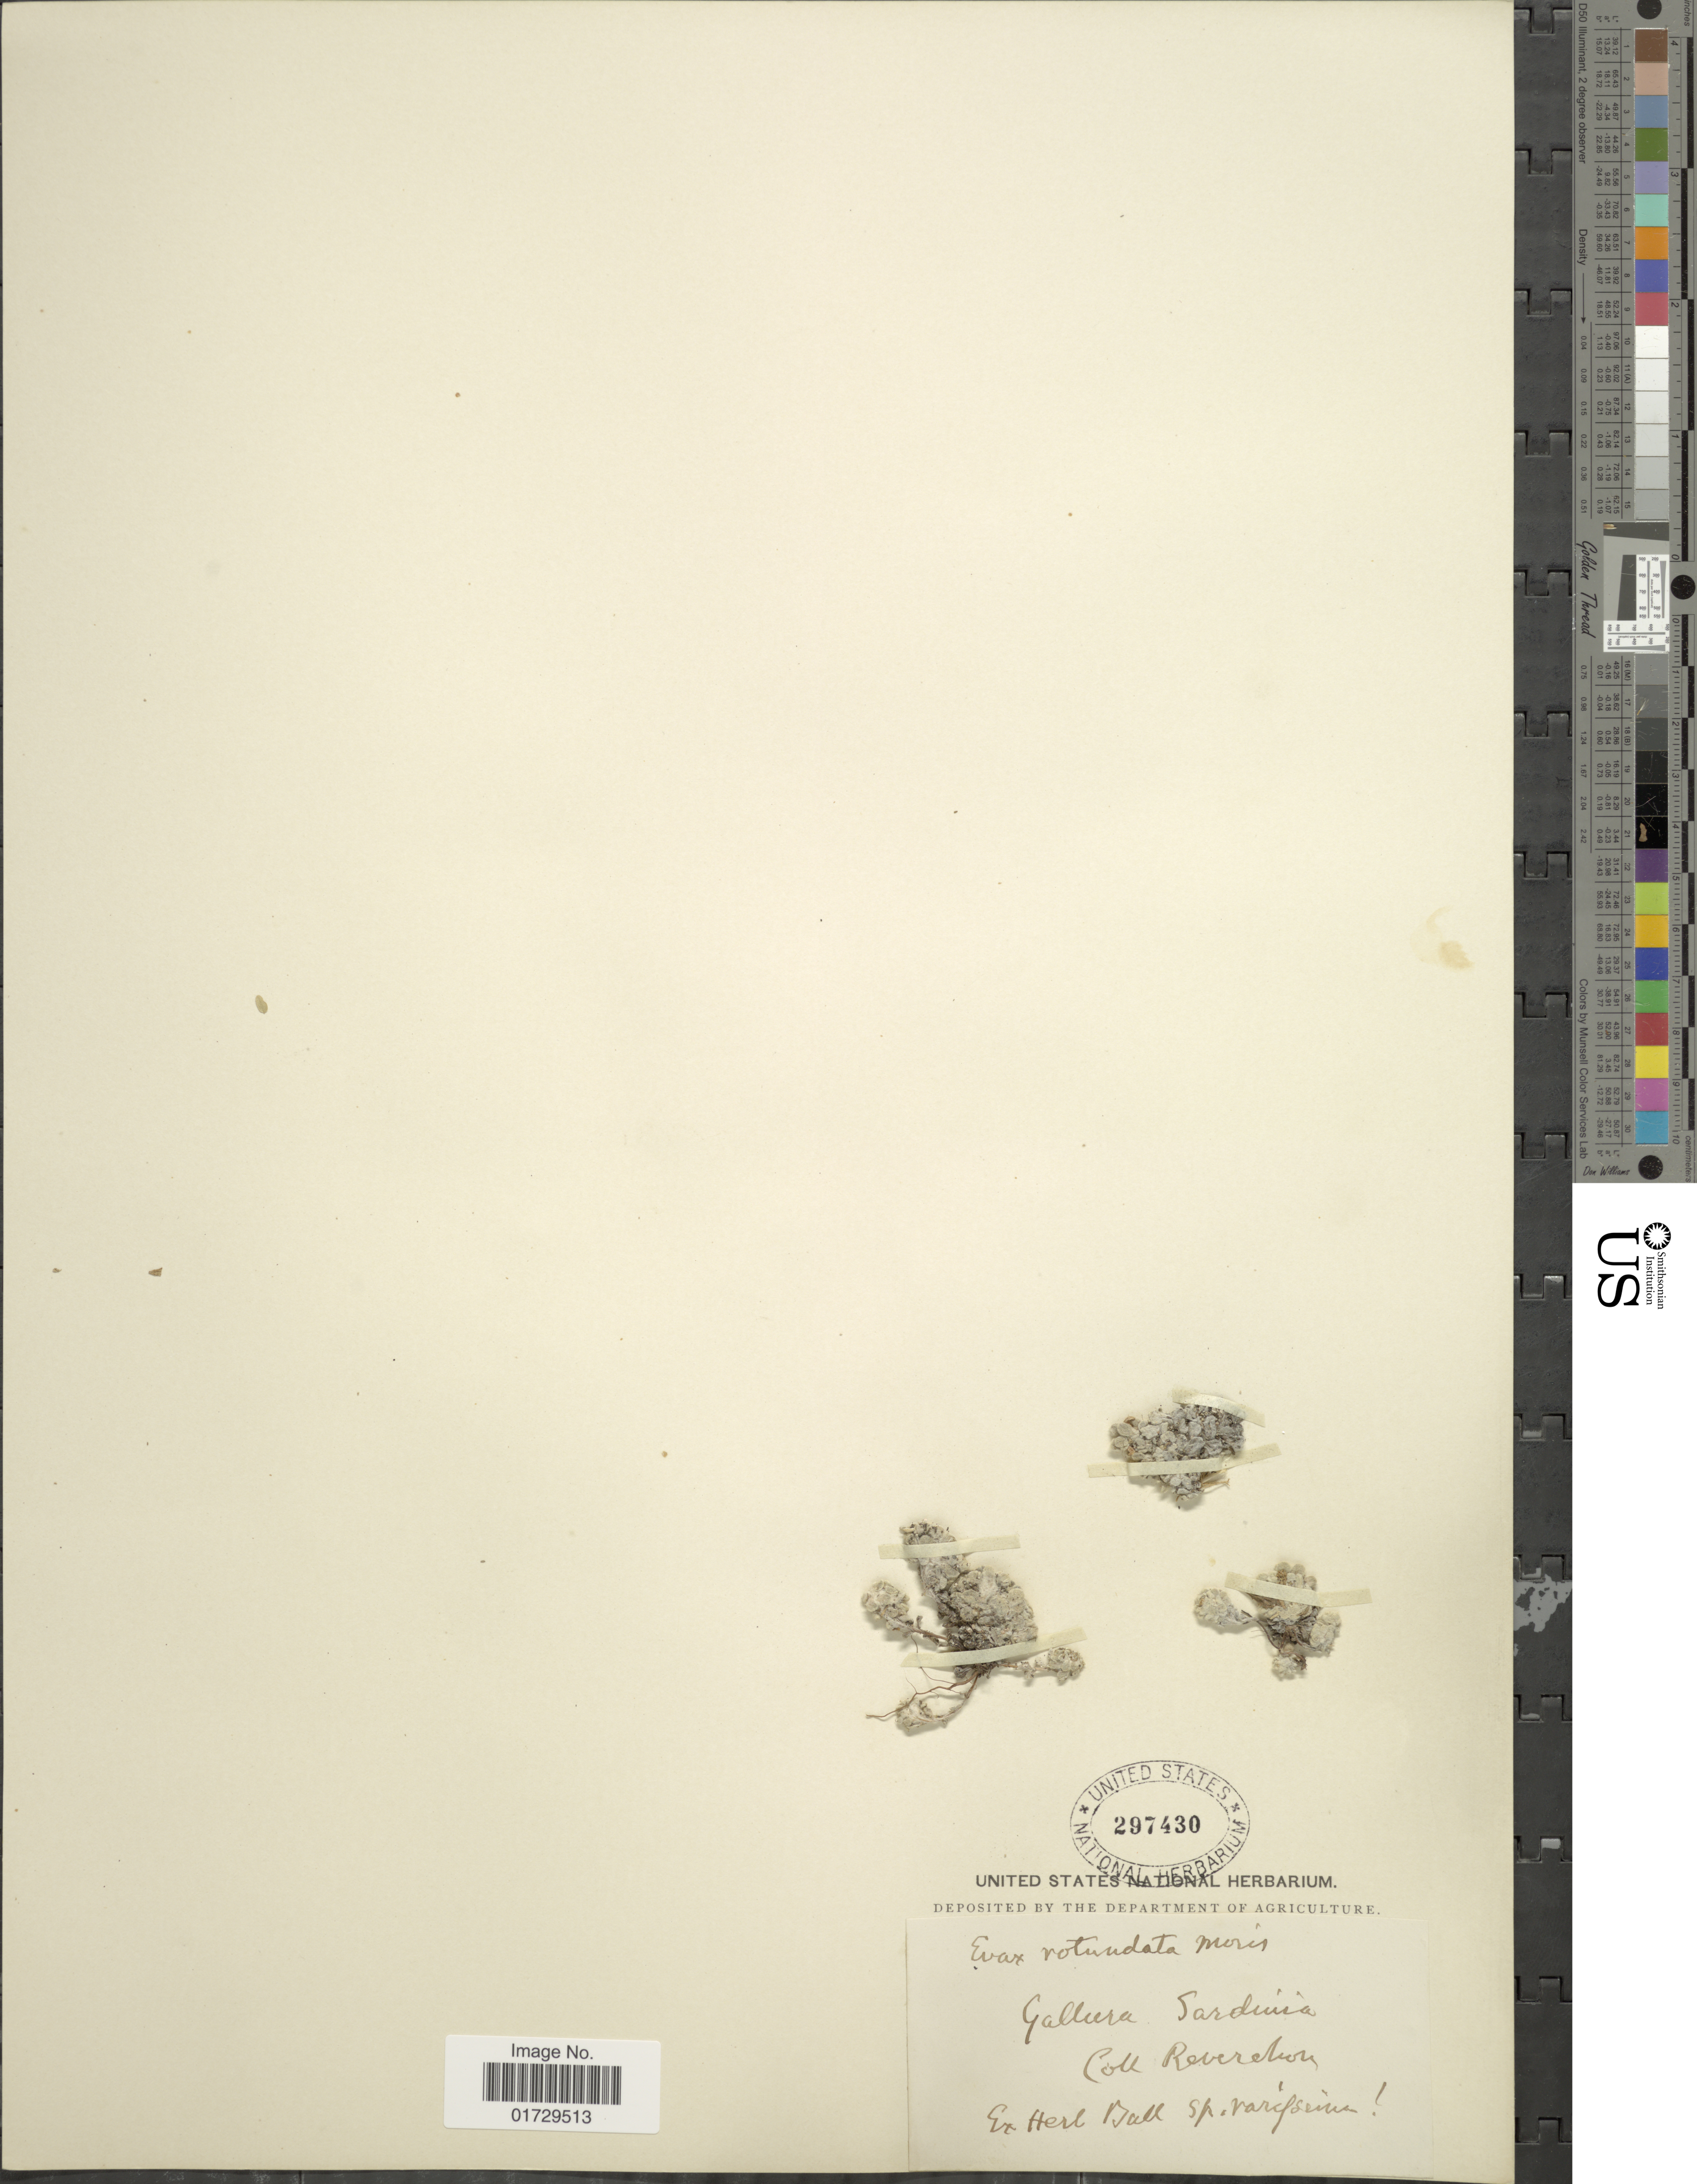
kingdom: Plantae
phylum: Tracheophyta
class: Magnoliopsida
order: Asterales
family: Asteraceae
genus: Filago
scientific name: Filago rotundata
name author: Moench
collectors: -. Reverchon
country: Italy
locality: Gallura Sardinia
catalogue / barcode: US 297430